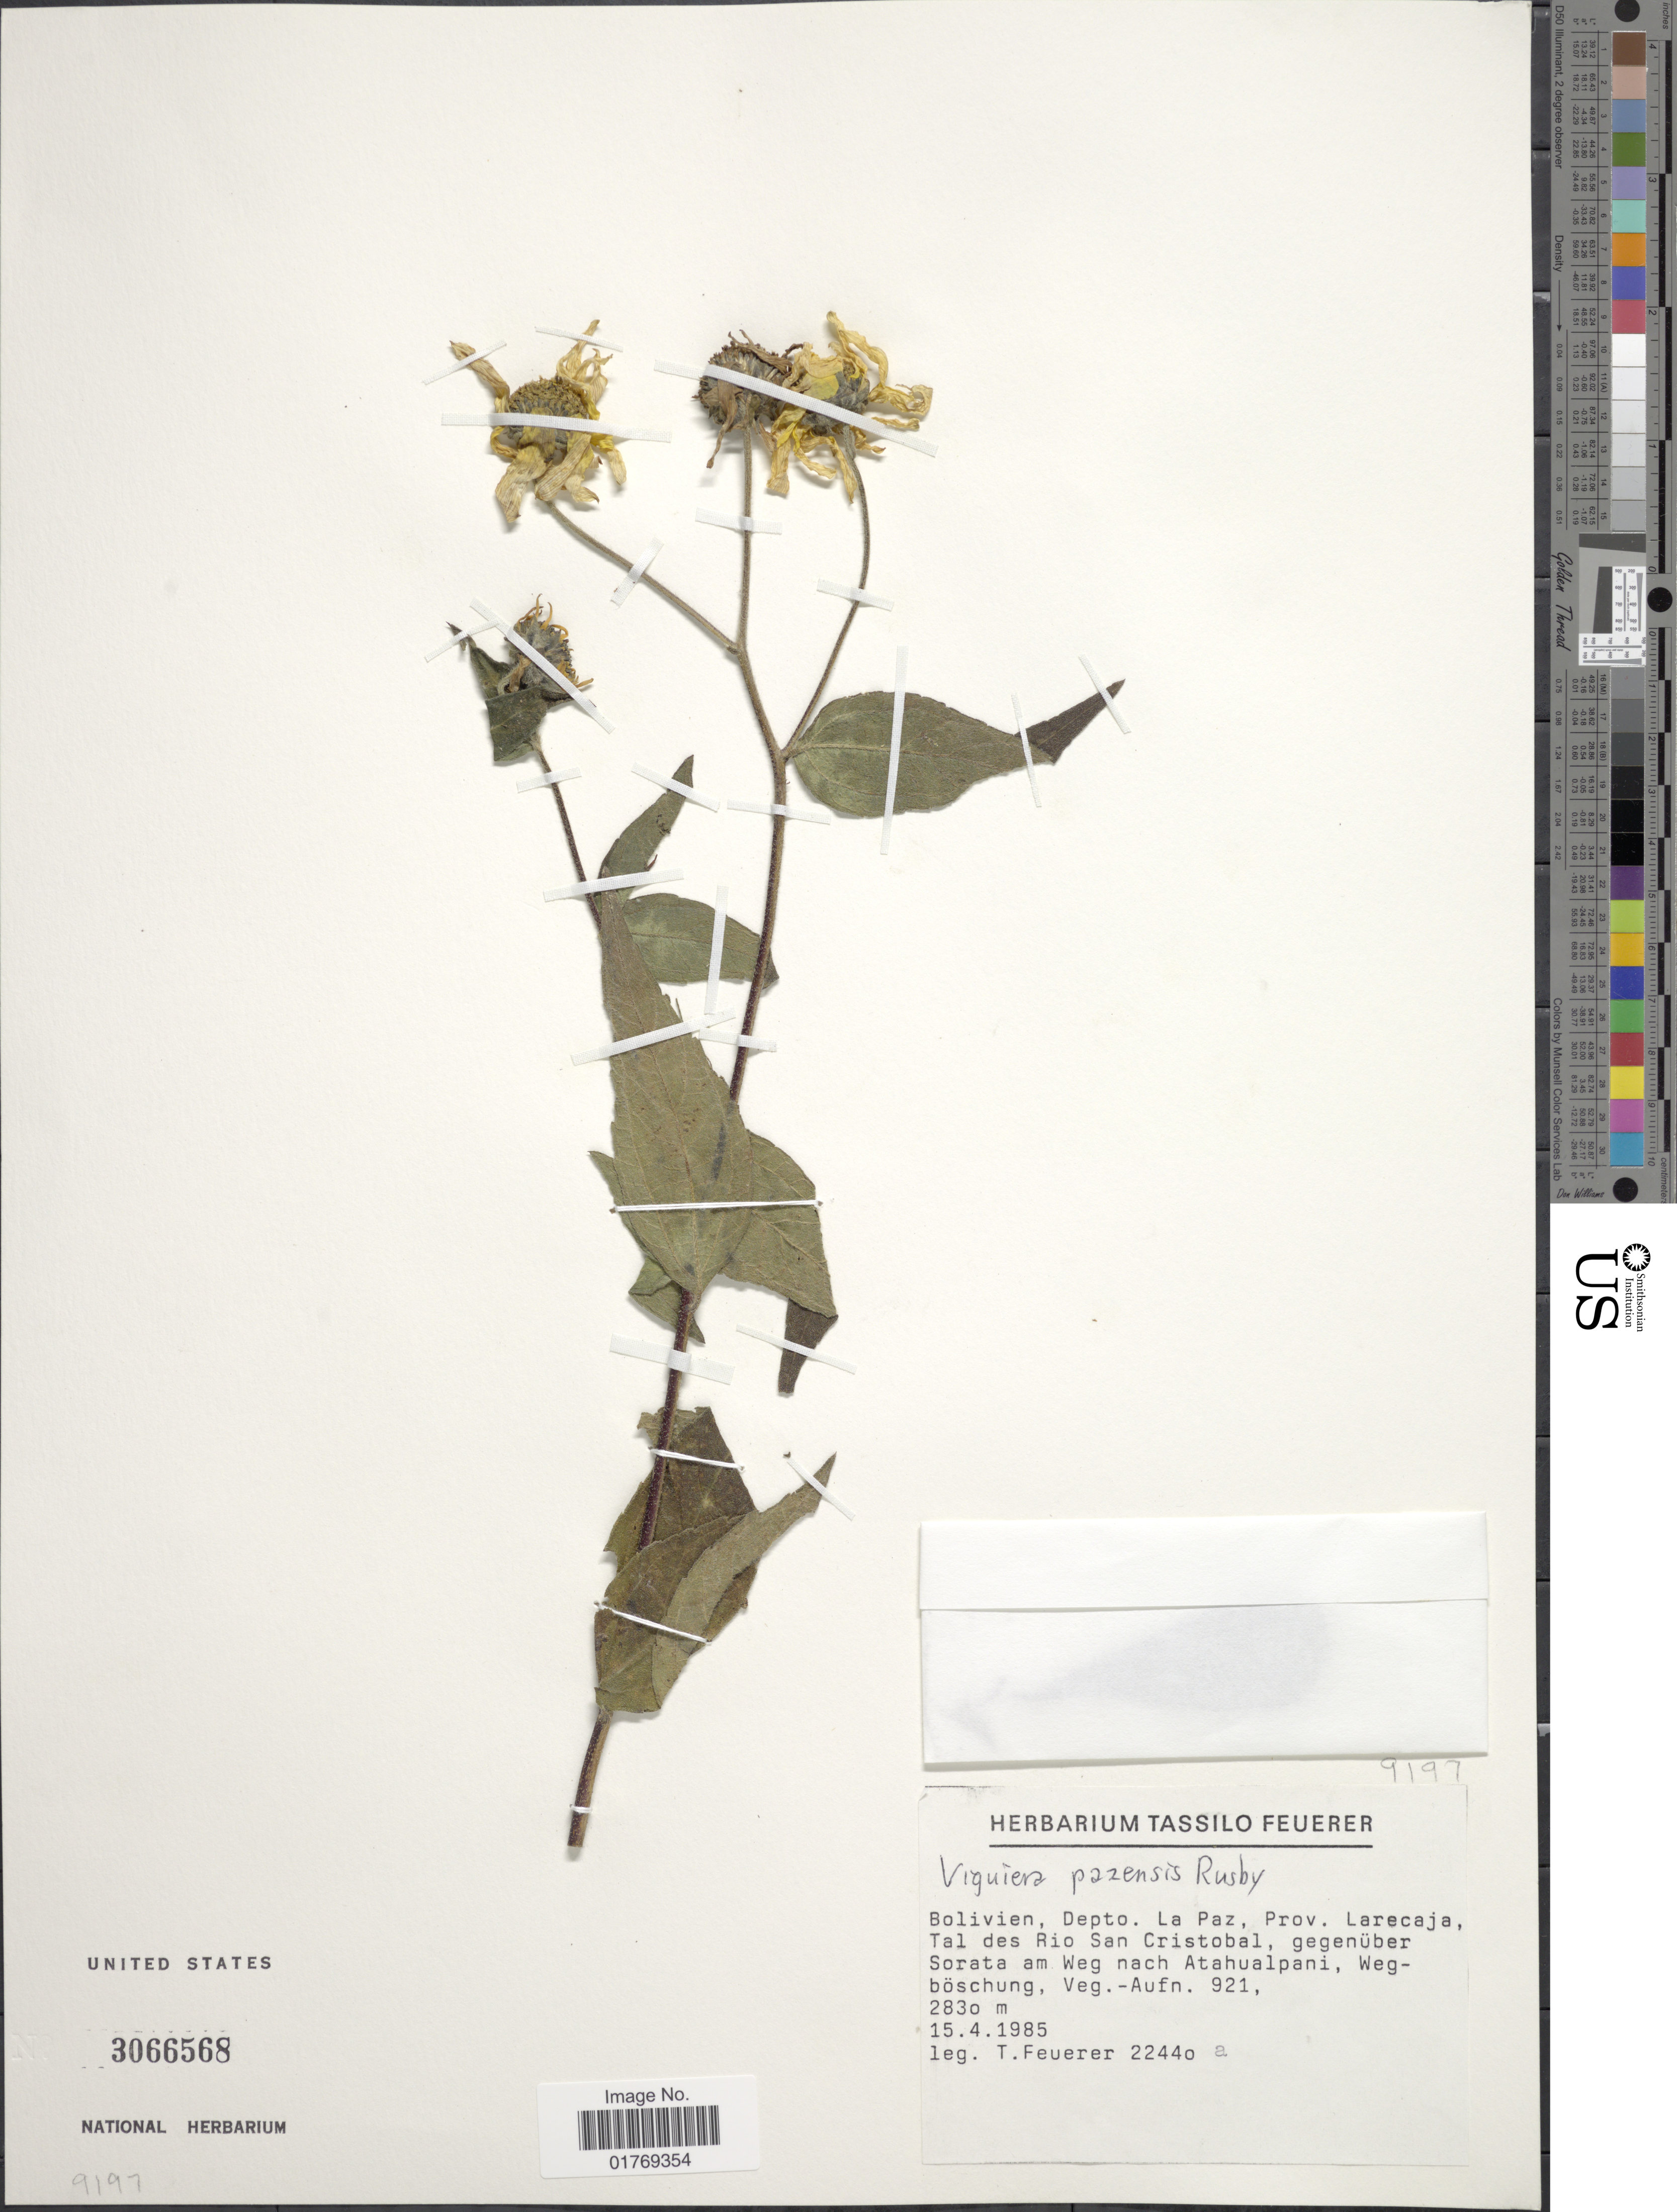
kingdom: Plantae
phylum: Tracheophyta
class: Magnoliopsida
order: Asterales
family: Asteraceae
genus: Viguiera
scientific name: Viguiera sp.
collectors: T. Feuerer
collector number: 22440a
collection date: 1985-04-15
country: Bolivia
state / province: La Paz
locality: Bolivien, Depto. La Paz, Prov. Larecaja, Tal des Rio San Cristobal, gegenüber Sorata am Weg nach Atahualpani, Weg-böschung, Veg.-Aufn. 921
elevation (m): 2830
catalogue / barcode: US 3066568